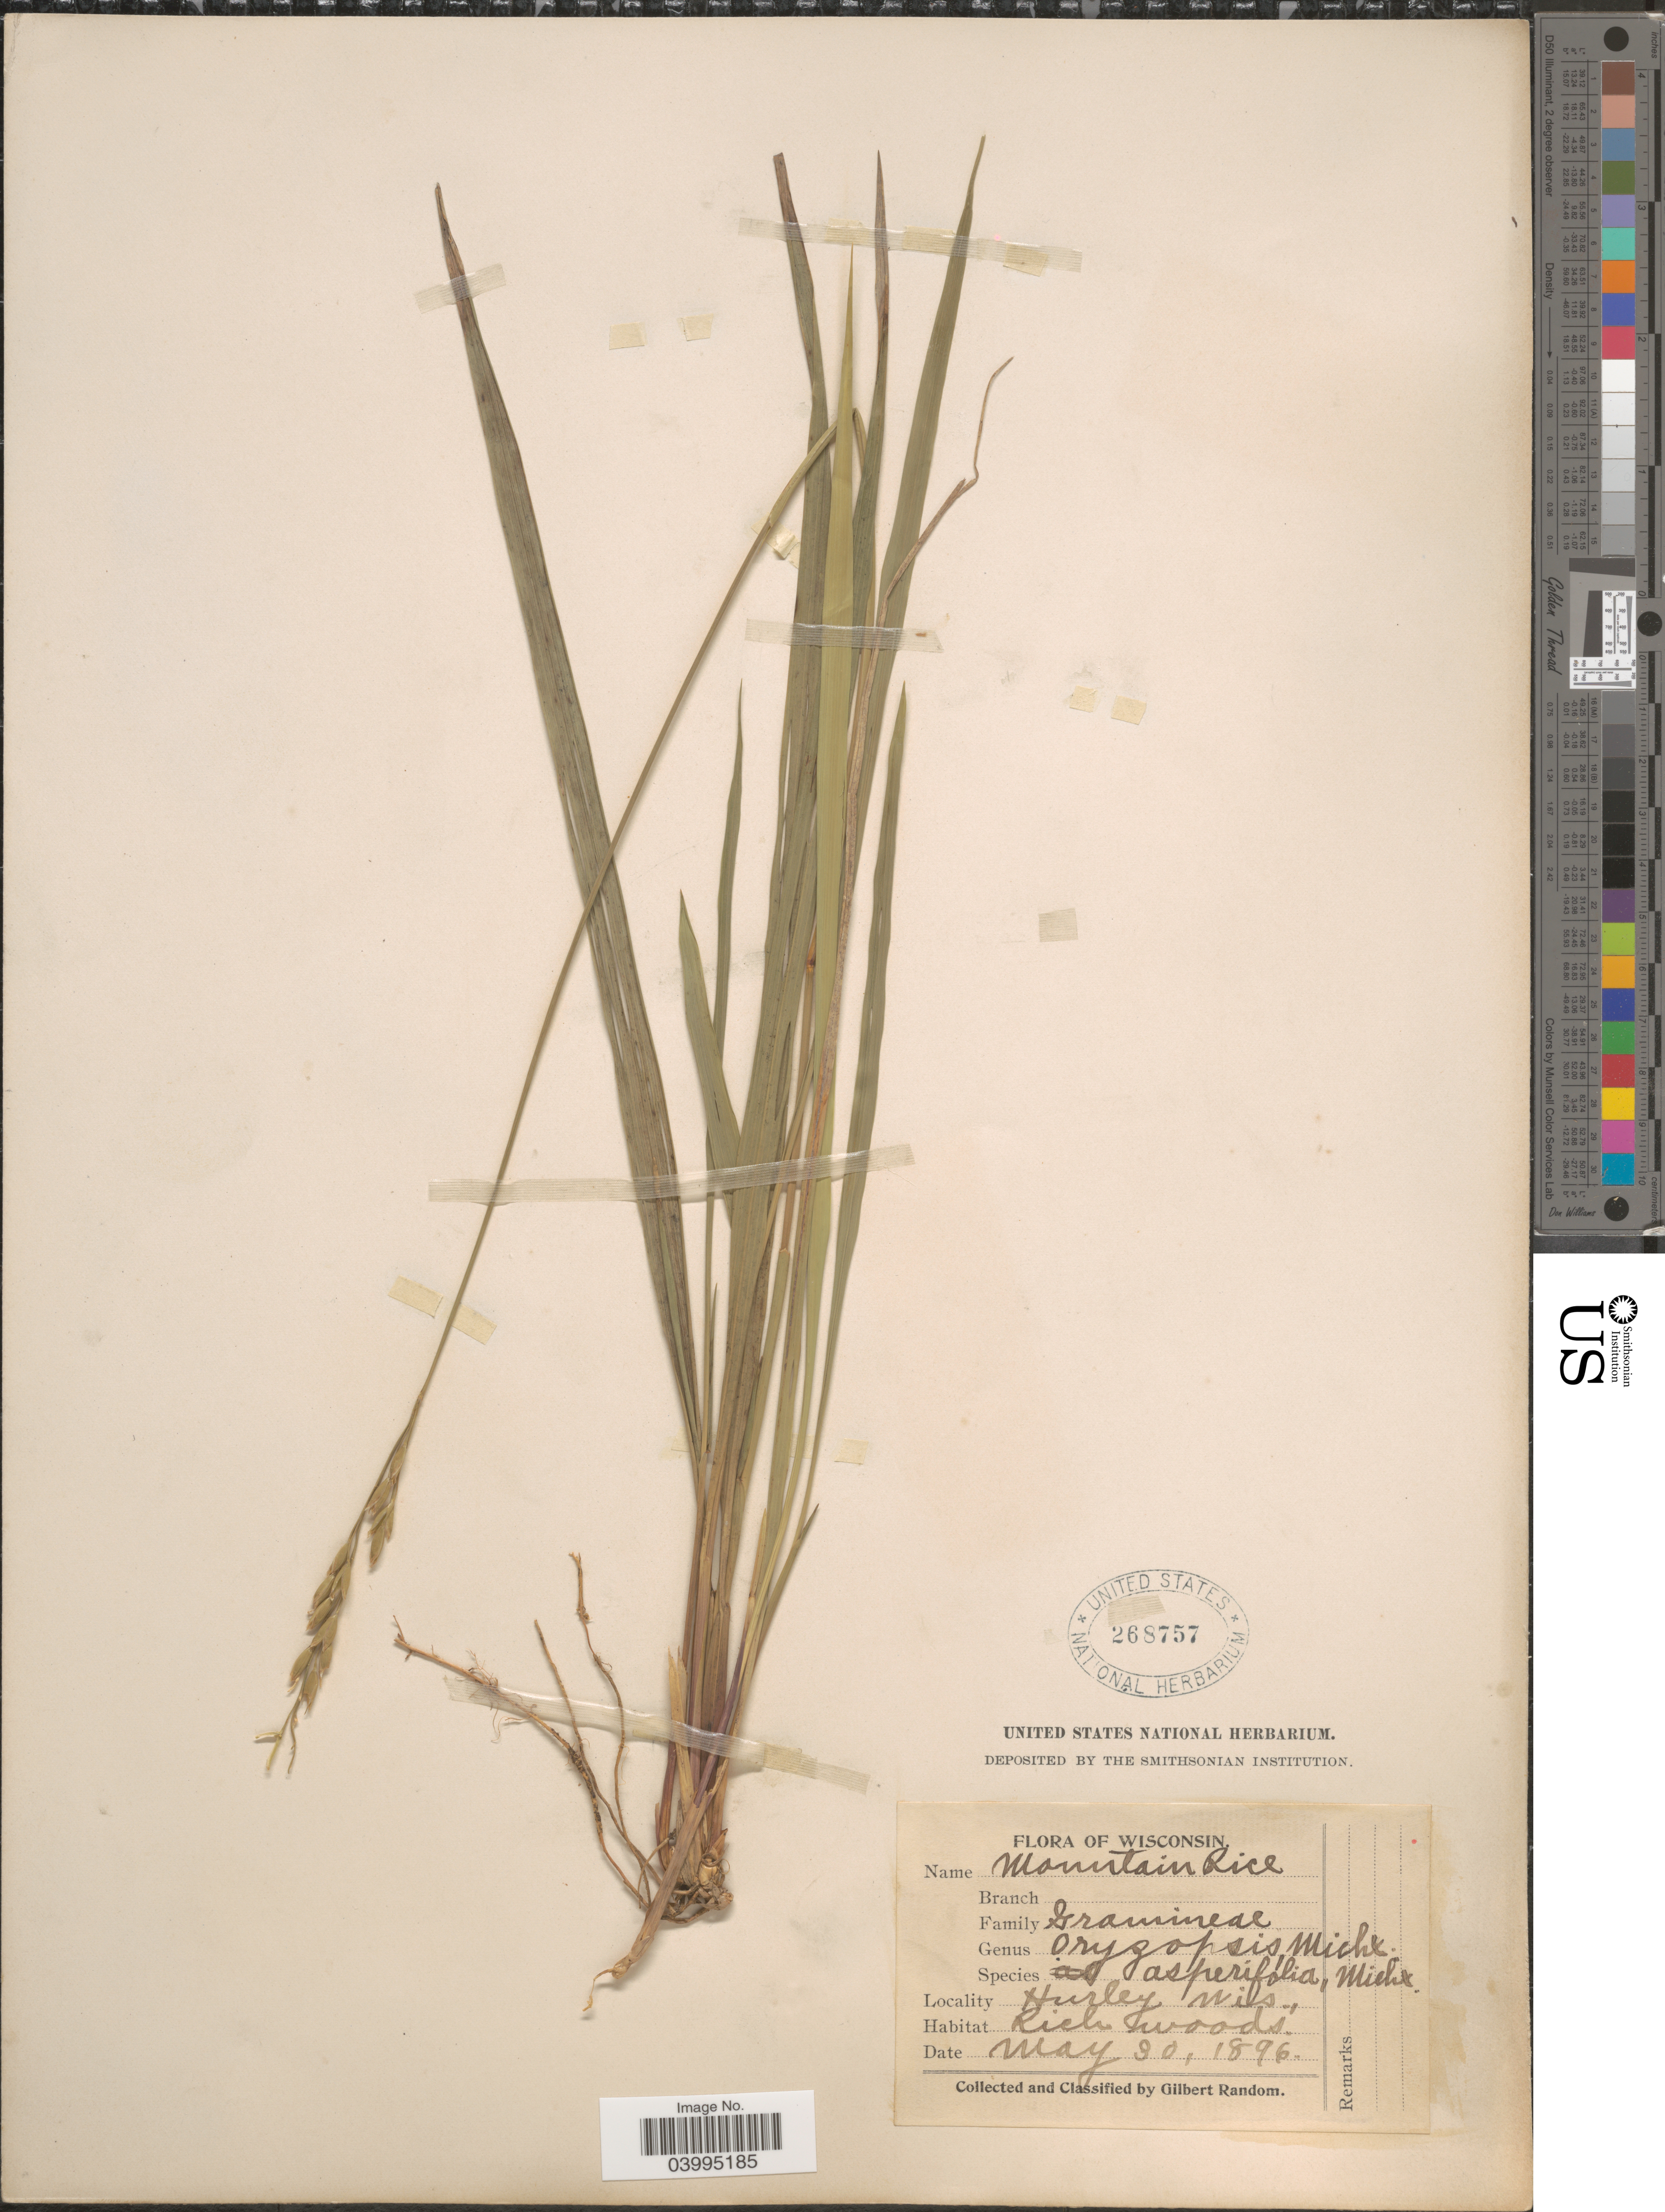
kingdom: Plantae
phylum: Tracheophyta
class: Liliopsida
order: Poales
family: Poaceae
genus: Oryzopsis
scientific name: Oryzopsis asperifolia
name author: Michx.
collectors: G. Random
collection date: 1896-05-30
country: United States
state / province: Wisconsin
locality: Hurley.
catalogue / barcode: US 268757